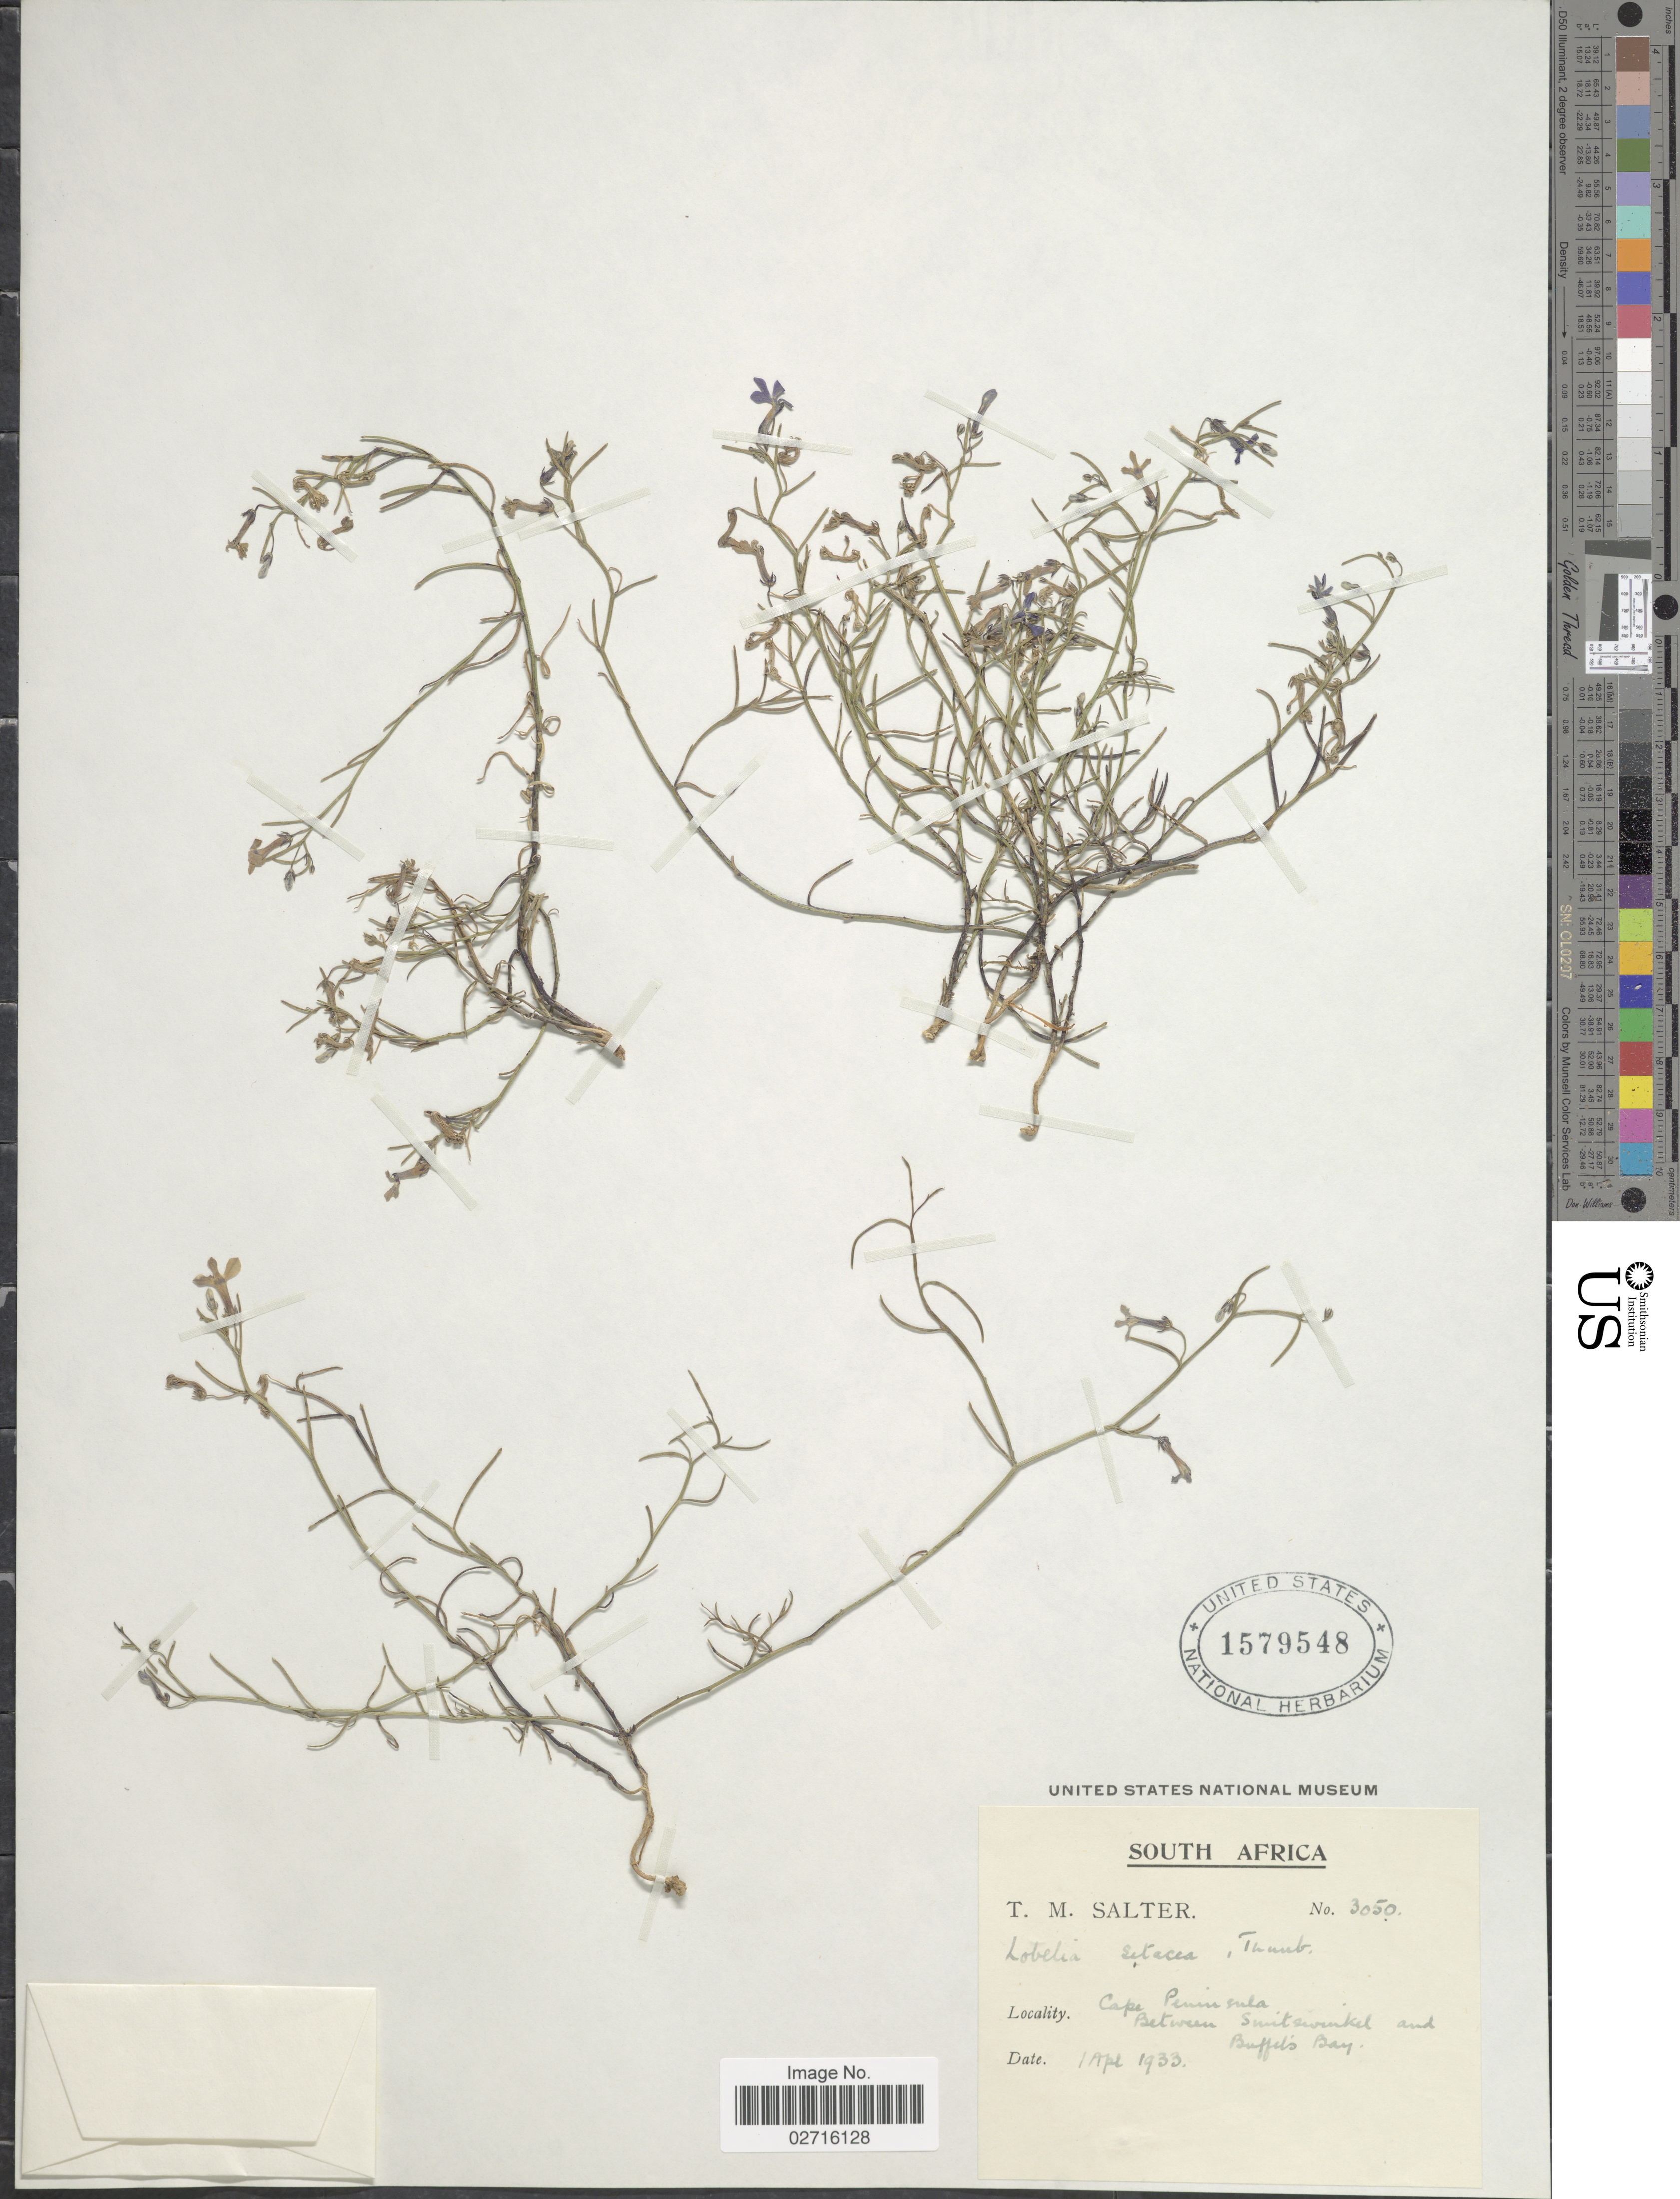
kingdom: Plantae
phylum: Tracheophyta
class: Magnoliopsida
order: Asterales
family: Campanulaceae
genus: Lobelia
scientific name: Lobelia setacea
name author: Thunb.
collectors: T. Salter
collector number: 3050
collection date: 1933-04-01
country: South Africa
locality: Cape Peninsula, Between Smitswinkel and Buffalo Bay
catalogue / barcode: US 1579548